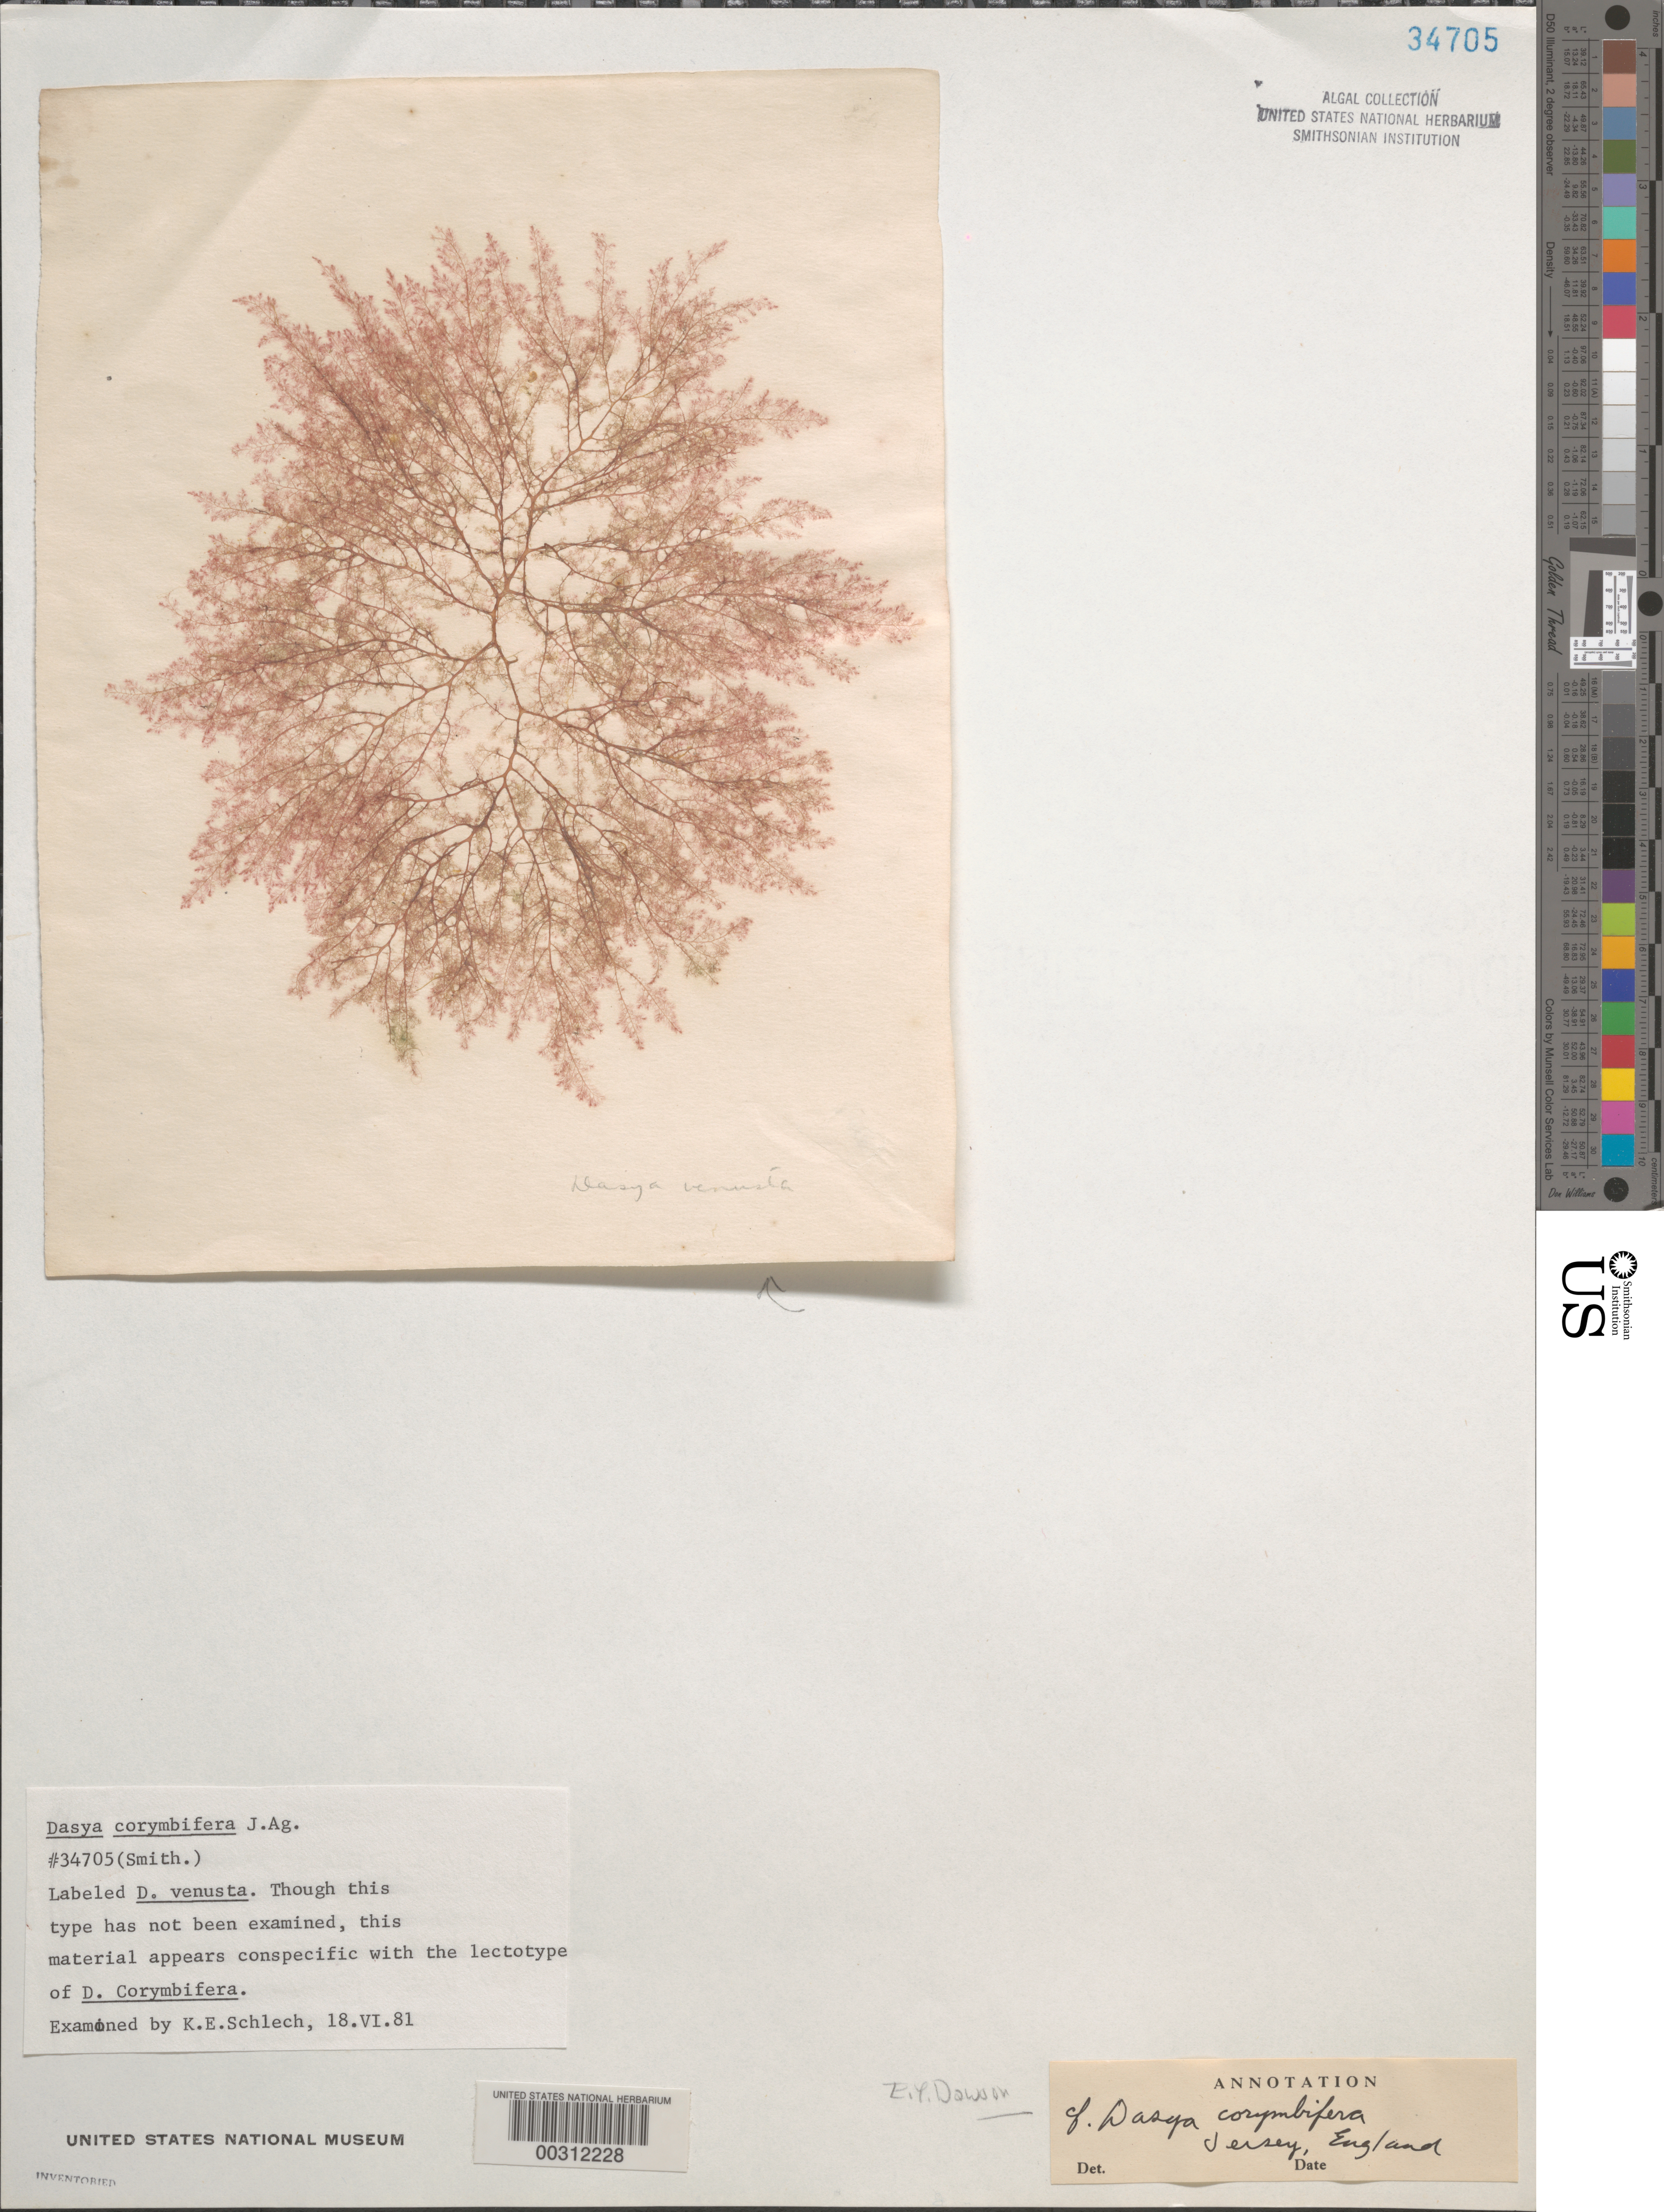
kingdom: Plantae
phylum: Rhodophyta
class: Florideophyceae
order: Ceramiales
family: Dasyaceae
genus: Dasya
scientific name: Dasya corymbifera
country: United Kingdom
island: Jersey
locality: Channel Islands. Bailiwick of Jersey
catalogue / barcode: US 34705